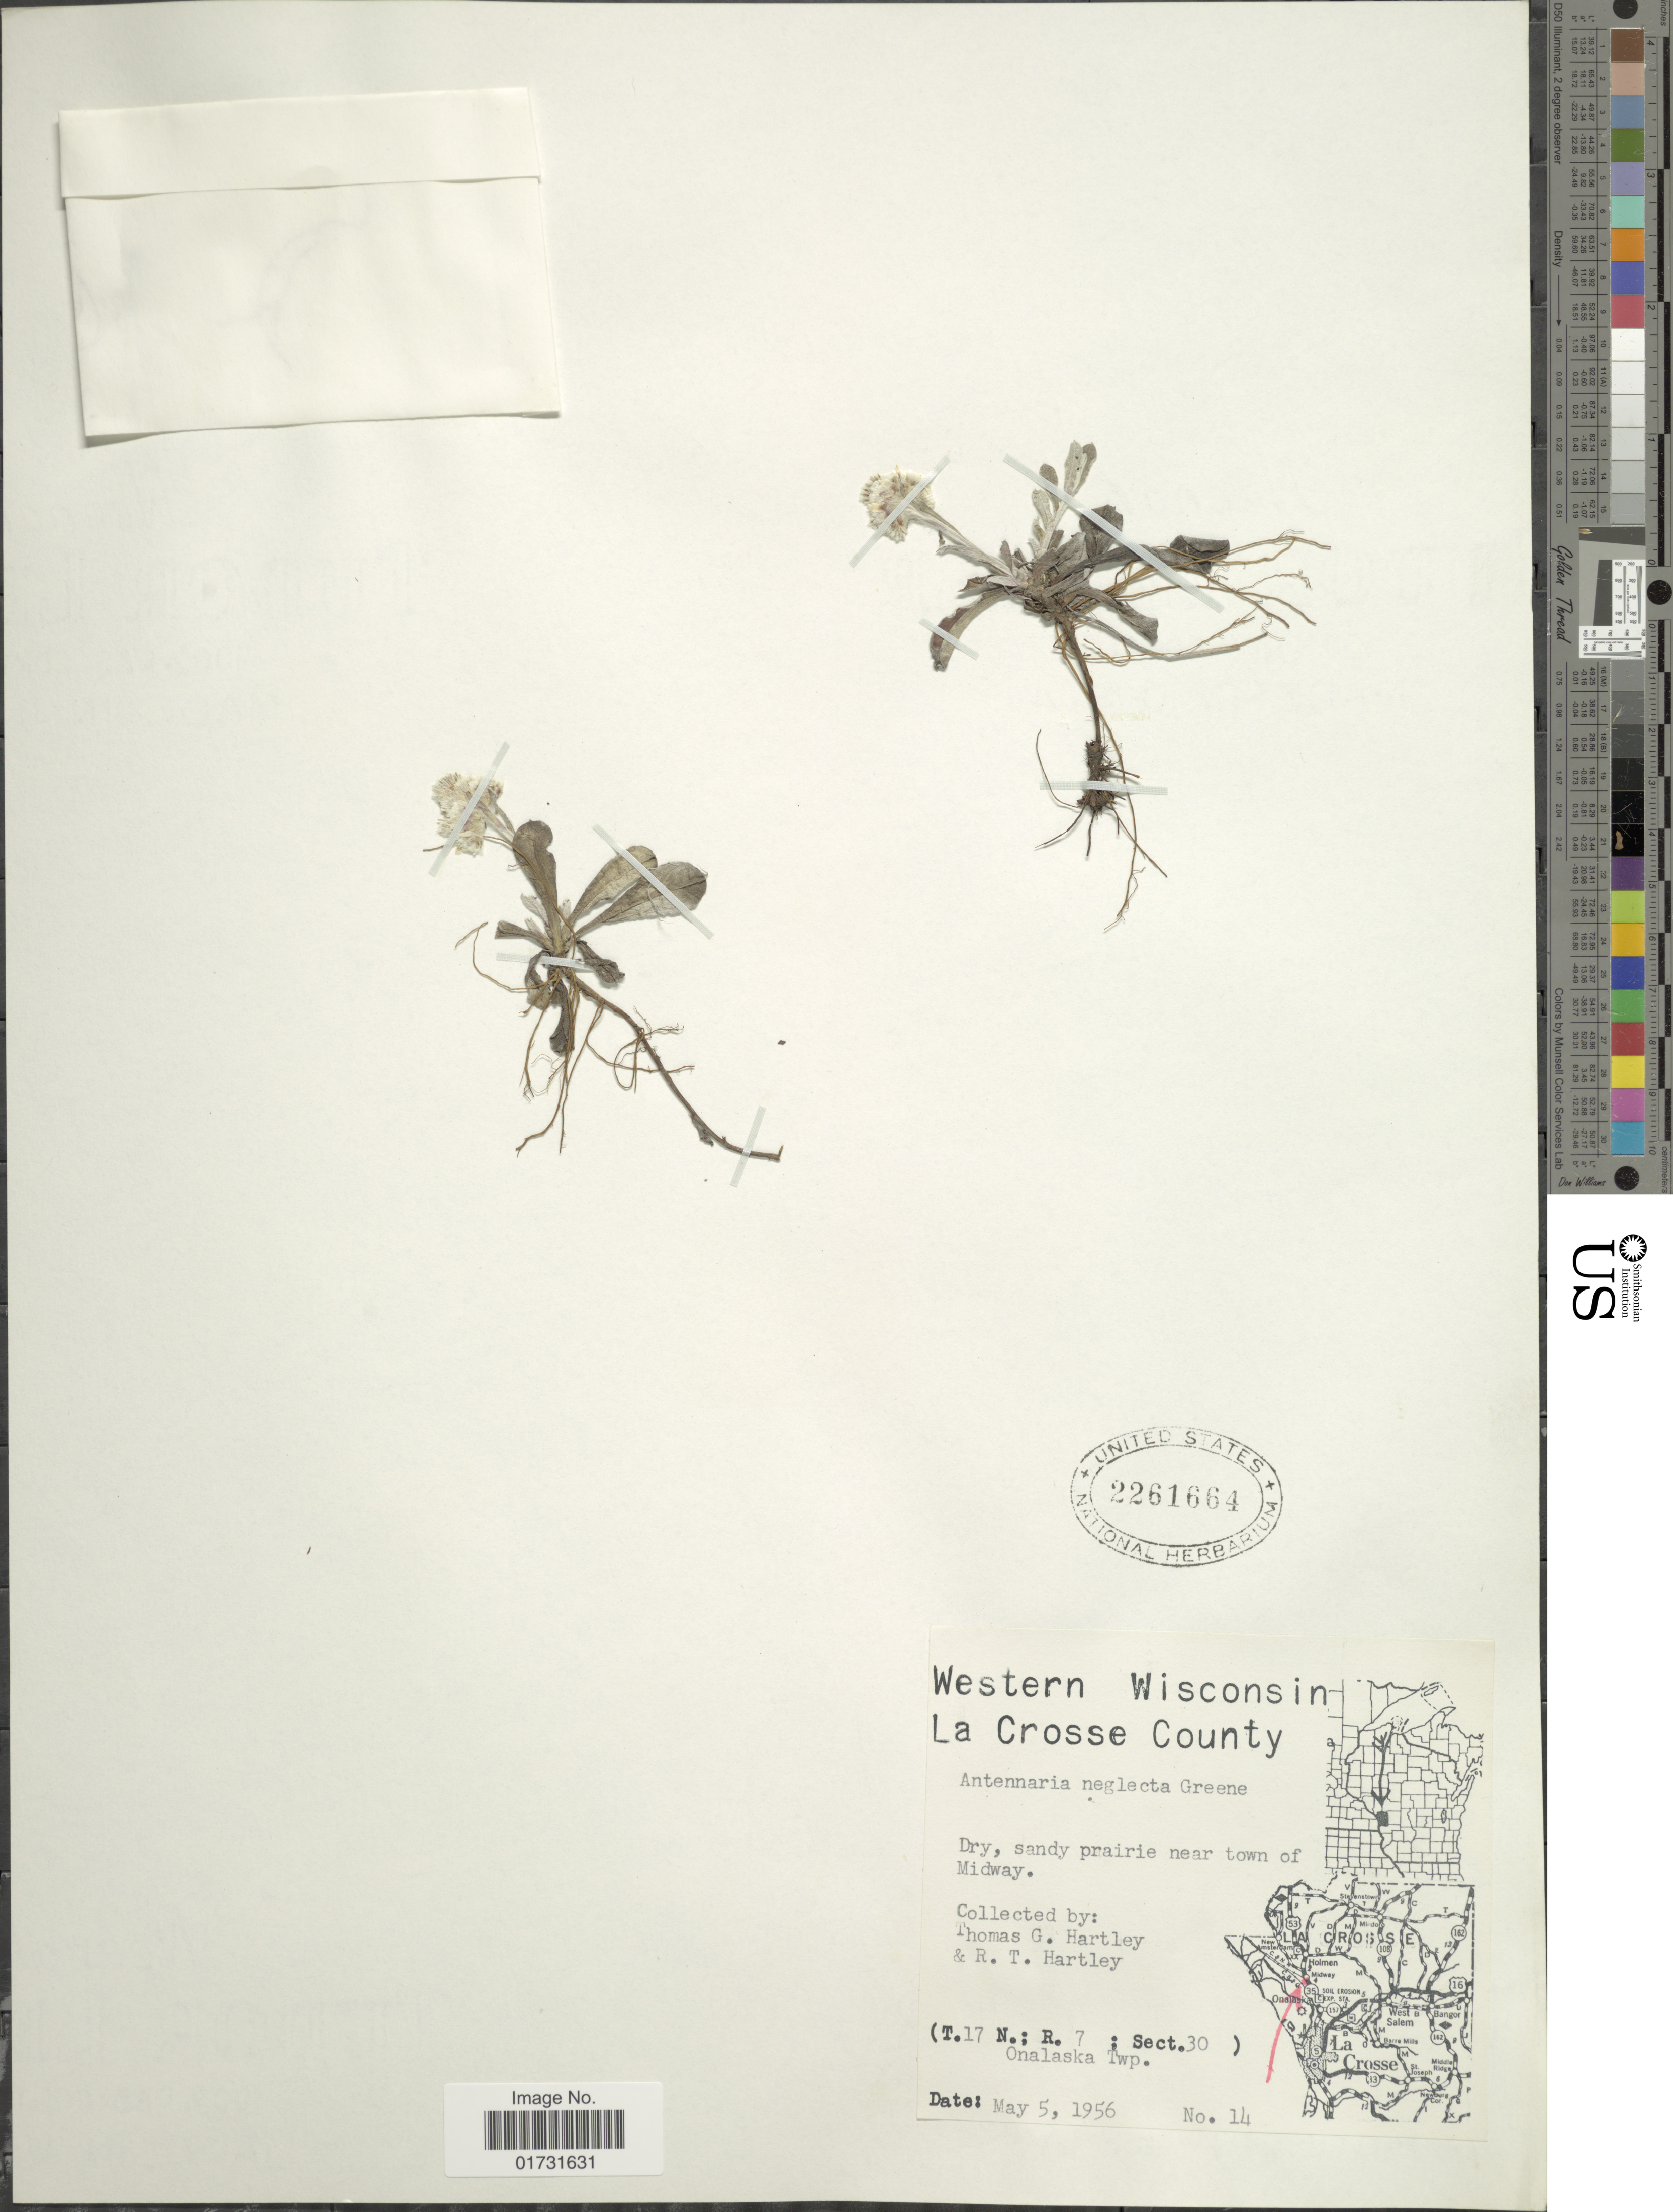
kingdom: Plantae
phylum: Tracheophyta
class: Magnoliopsida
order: Asterales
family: Asteraceae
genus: Antennaria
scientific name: Antennaria neglecta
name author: Greene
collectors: T. G. Hartley & R. T. Hartley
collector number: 14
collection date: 1956-05-05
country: United States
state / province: Wisconsin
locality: Western Wisconsin. La Crosse County. near town of Midway. (T.17N.; R. 7 ; Sect. 30) Onalaska Twp.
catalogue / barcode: US 2261664